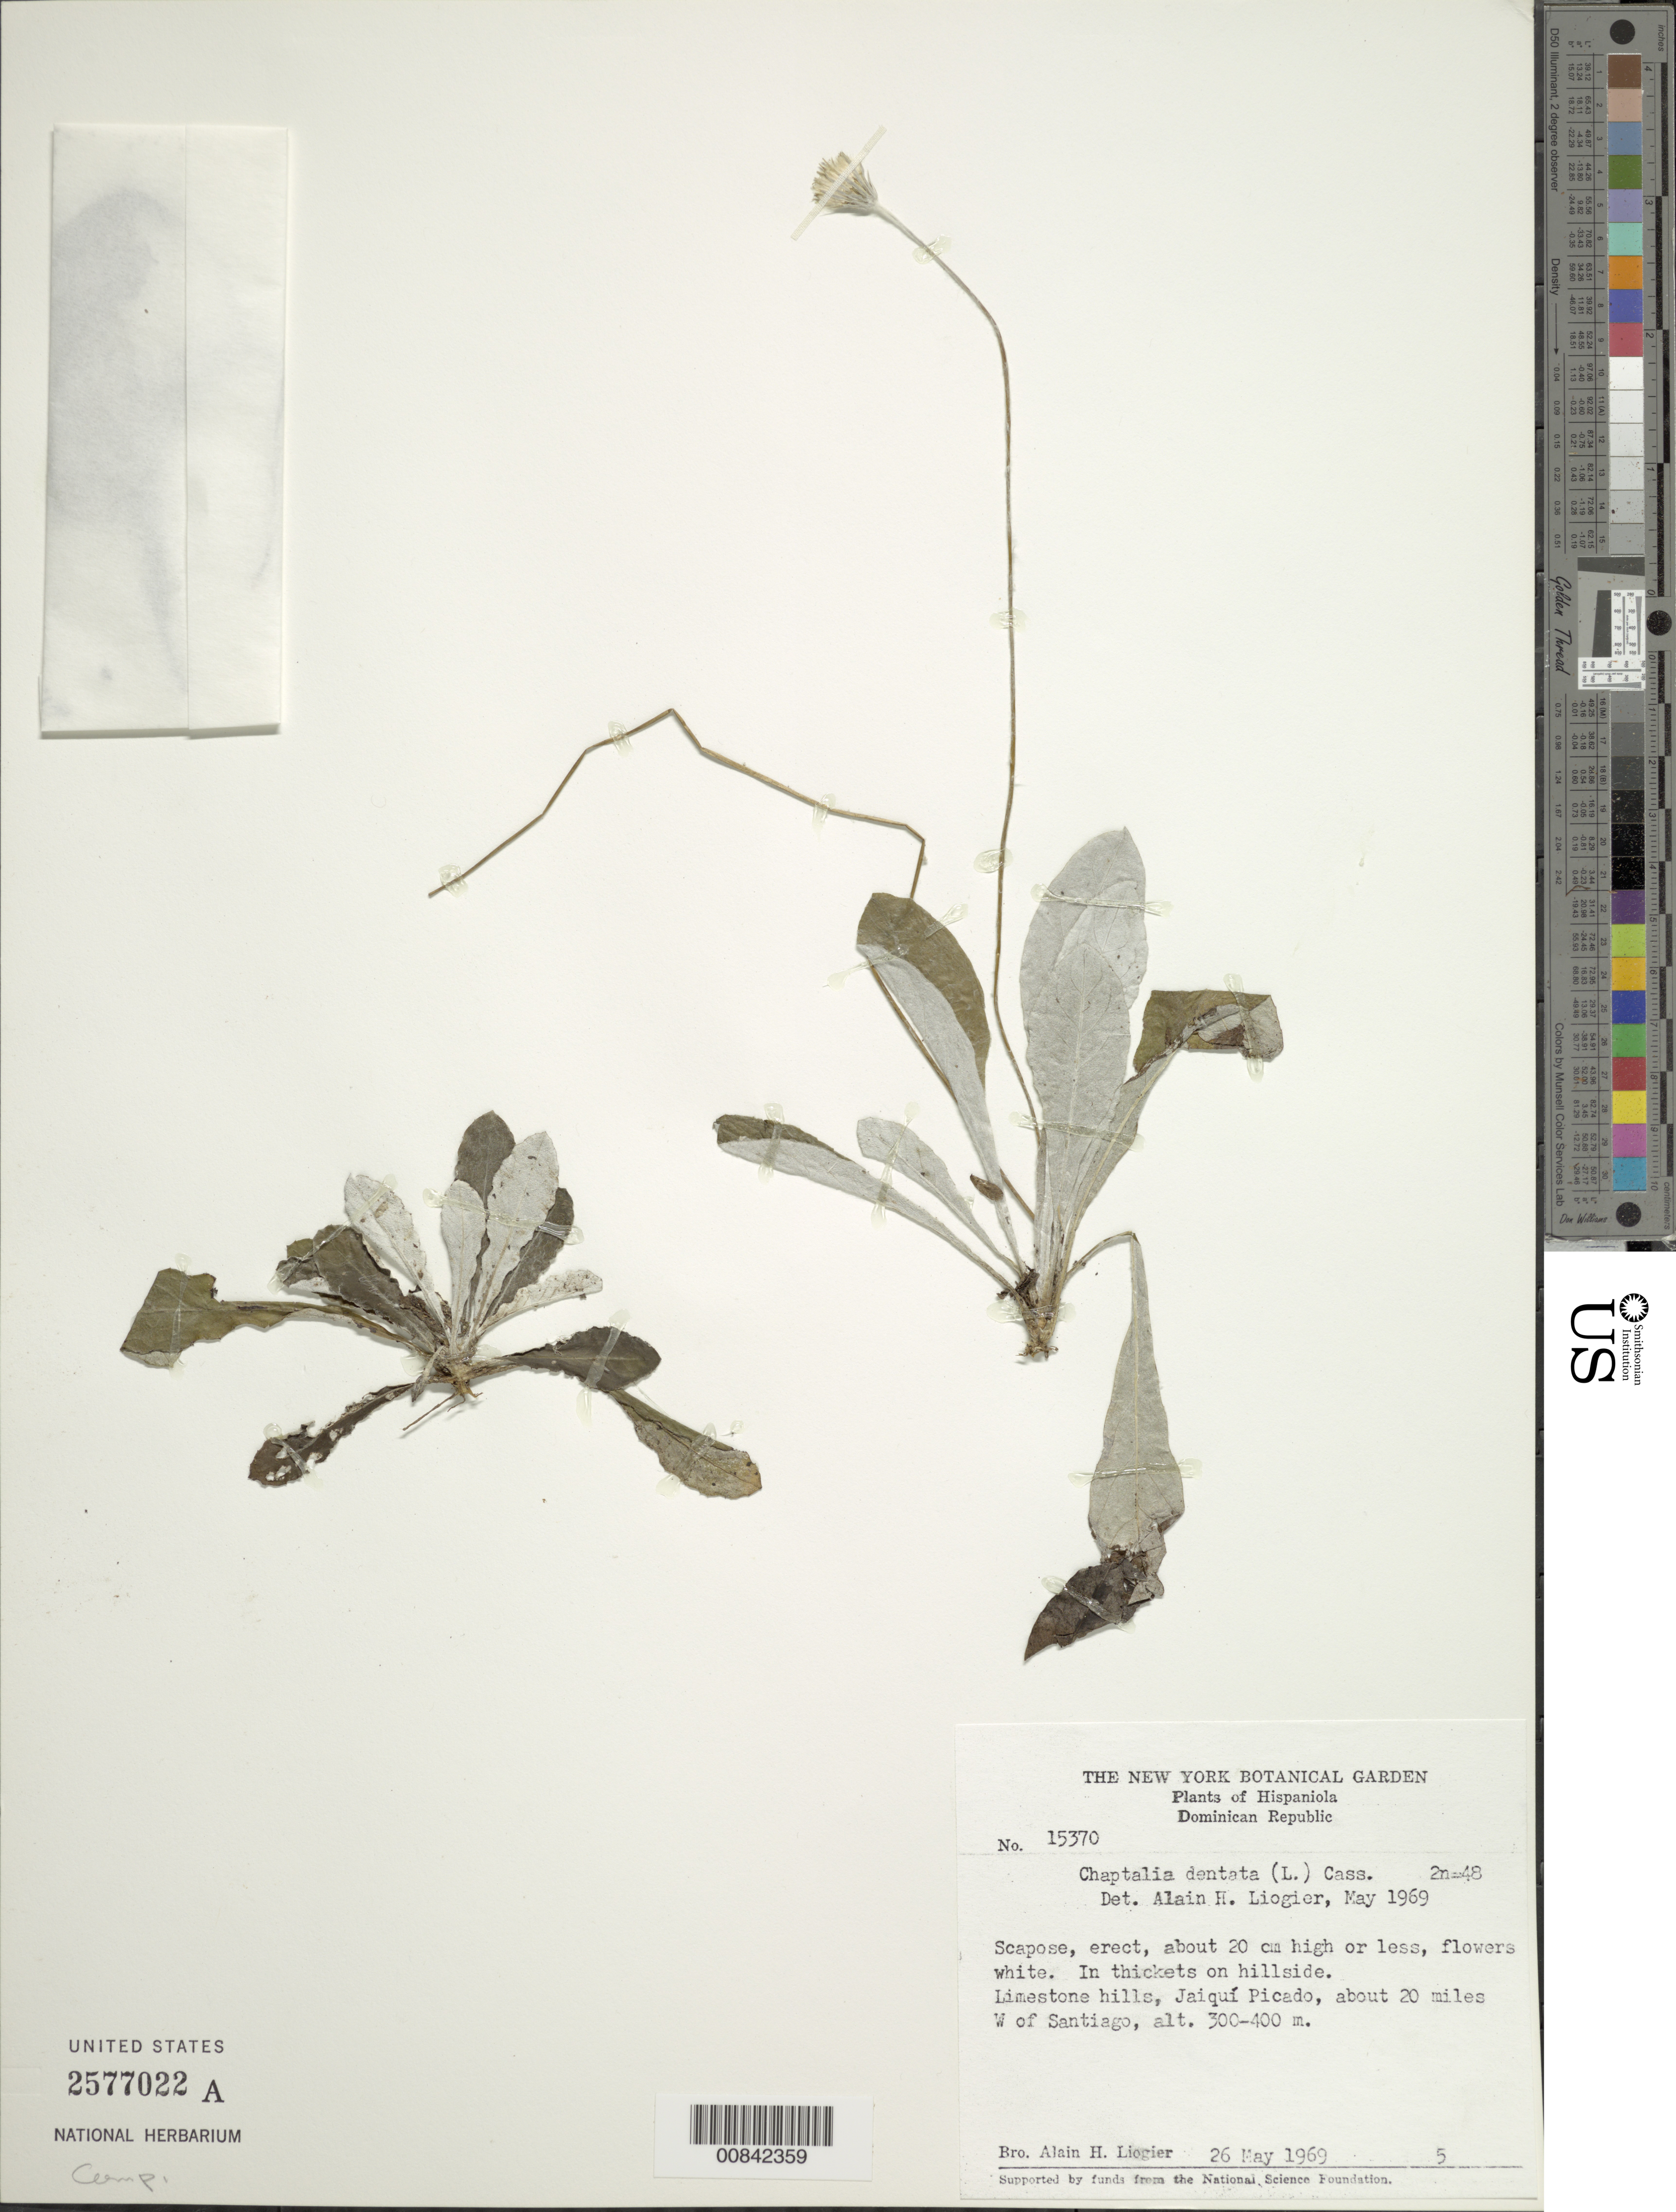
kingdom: Plantae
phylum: Tracheophyta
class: Magnoliopsida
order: Asterales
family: Asteraceae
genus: Chaptalia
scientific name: Chaptalia dentata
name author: (L.) Cass.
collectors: A. H. Liogier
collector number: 15370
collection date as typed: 26 May 1969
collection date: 1969-05-26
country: Dominican Republic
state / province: Santiago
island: Hispaniola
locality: Jaiquí Picado, about 20 miles W of Santiago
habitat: Thickets on hillside of limestone hills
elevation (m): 300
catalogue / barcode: US 2577022